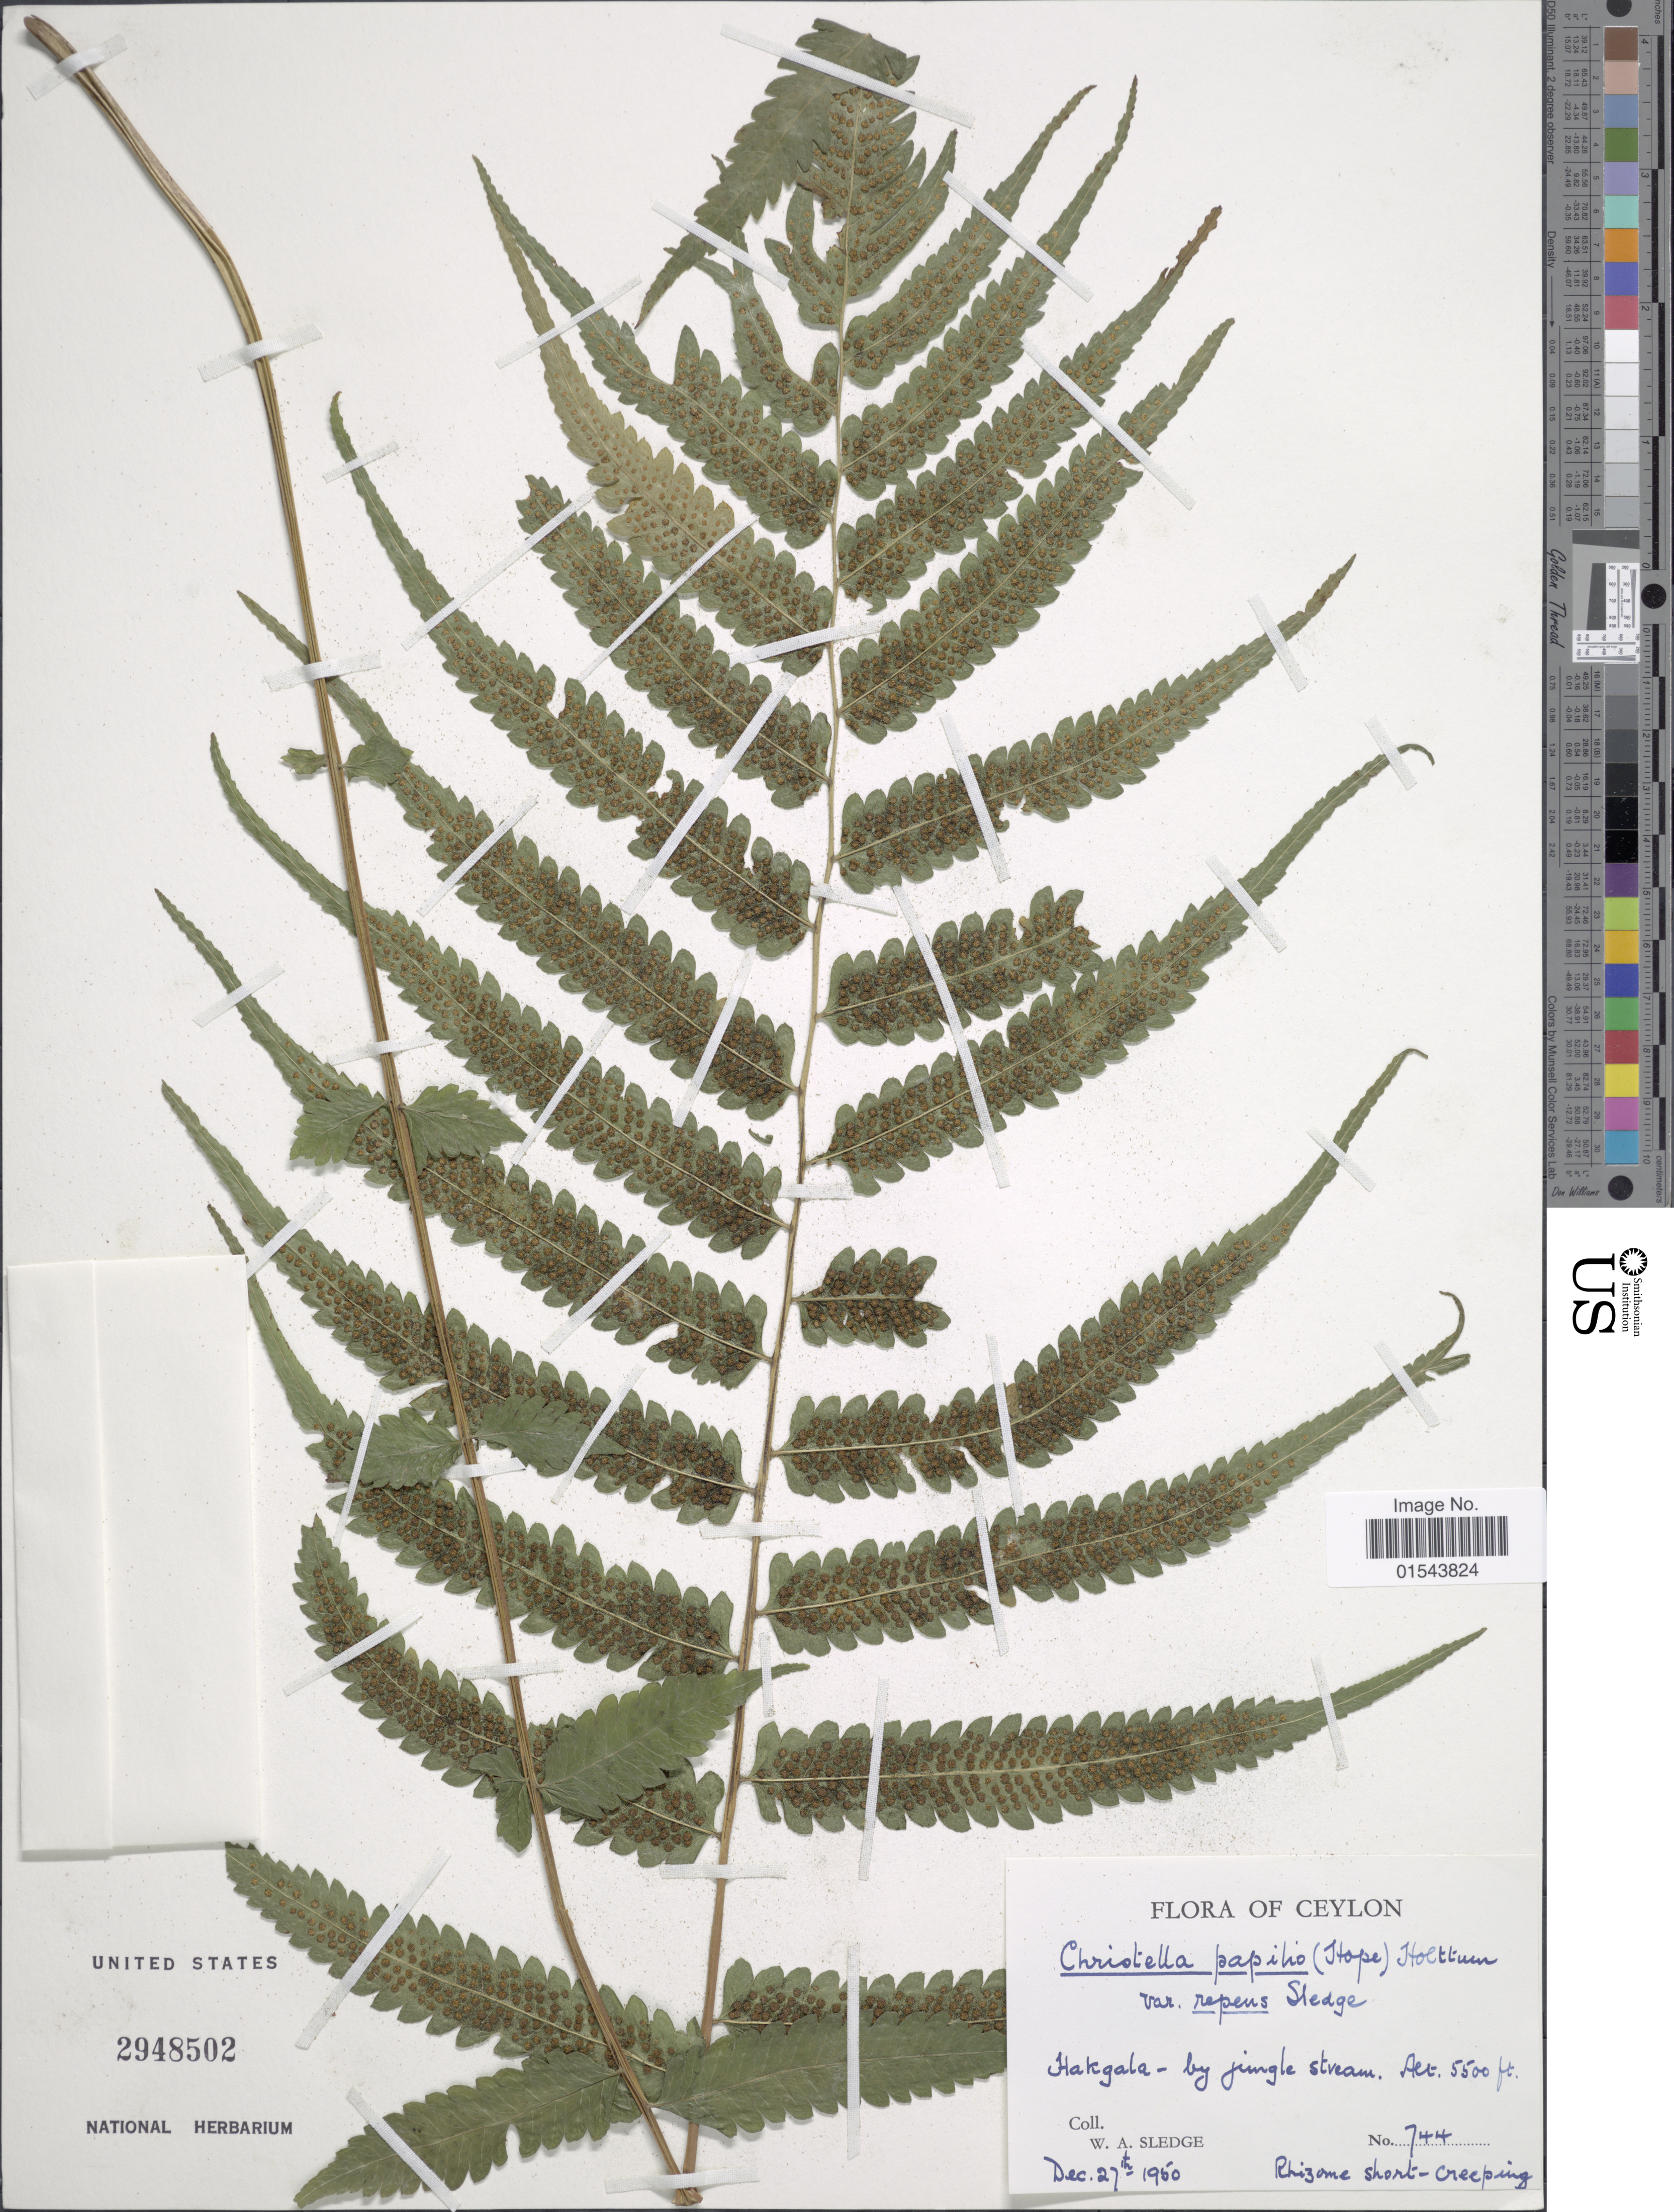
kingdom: Plantae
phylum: Tracheophyta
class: Polypodiopsida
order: Polypodiales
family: Thelypteridaceae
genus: Christella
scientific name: Christella papilio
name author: (C. Hope) Ching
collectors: W. A. Sledge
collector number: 744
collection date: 1950-12-27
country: Sri Lanka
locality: Ceylon, Hakgala, by jungle stream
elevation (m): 1676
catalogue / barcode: US 2948502